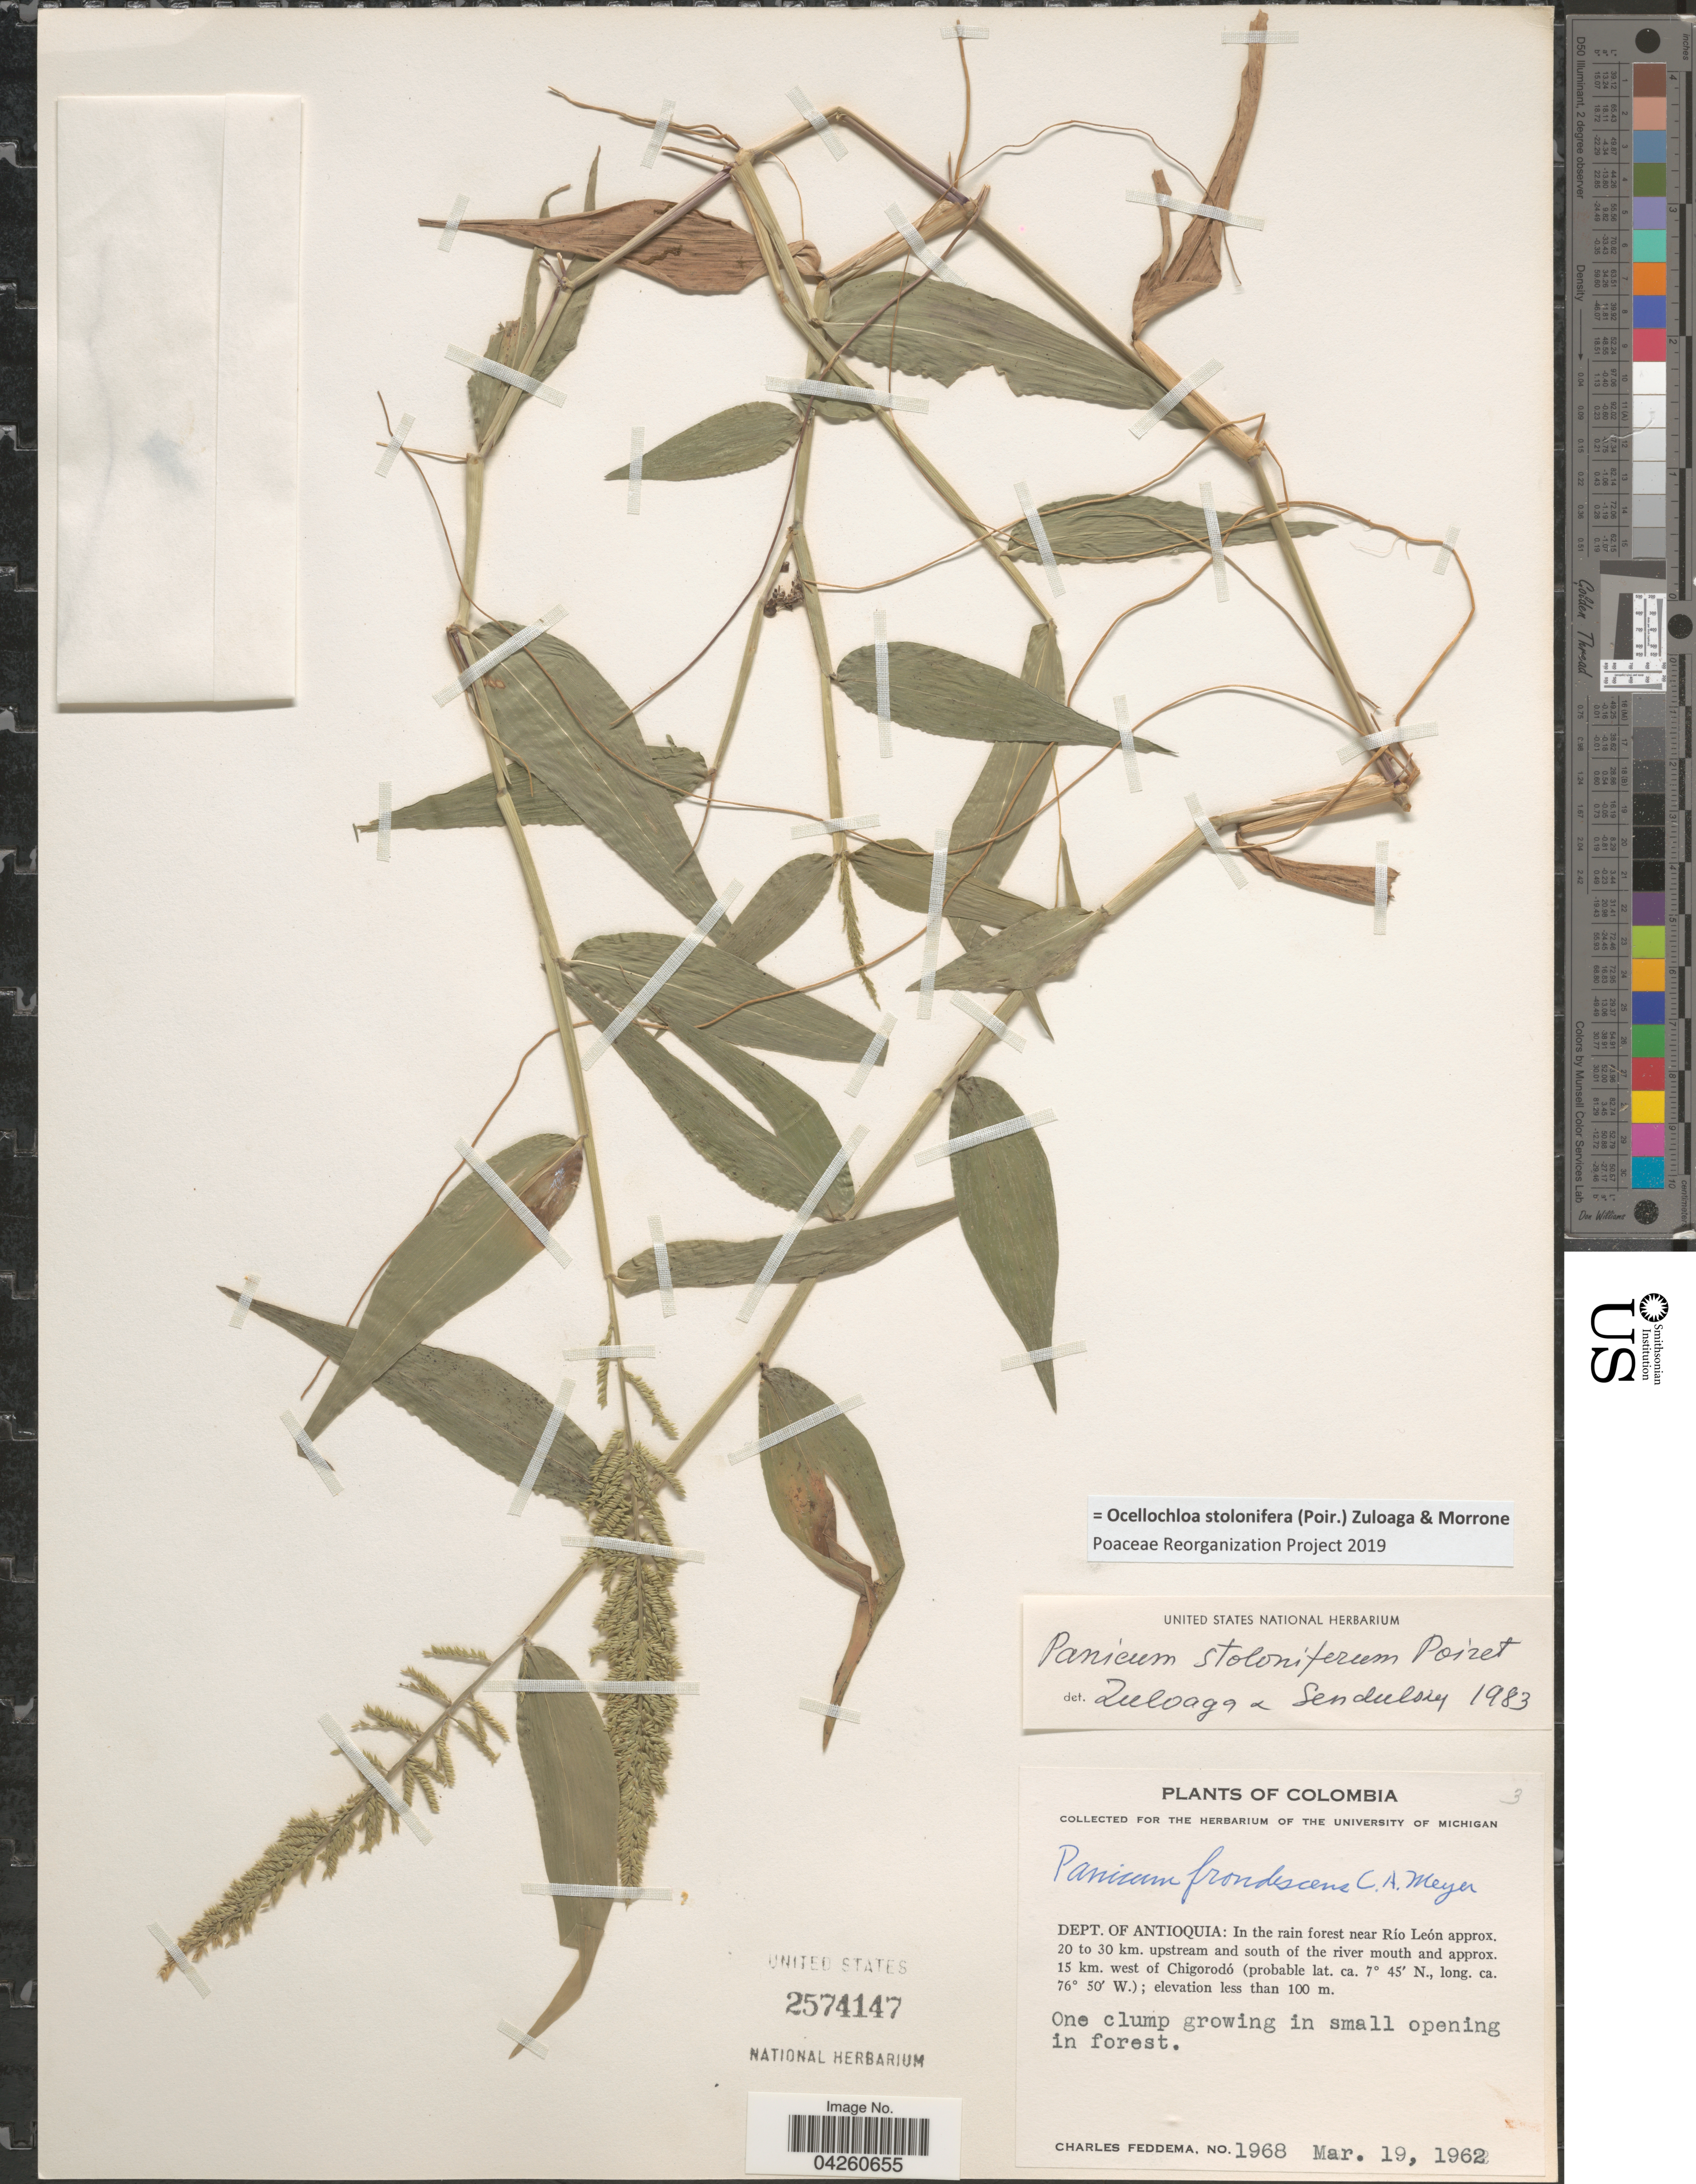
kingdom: Plantae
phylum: Tracheophyta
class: Liliopsida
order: Poales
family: Poaceae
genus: Ocellochloa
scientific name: Ocellochloa stolonifera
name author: (Poir.) Zuloaga & Morrone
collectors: C. Feddema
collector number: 1968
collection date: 1962-03-19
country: Colombia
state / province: Antioquia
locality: Dept. Of Antioquia: In the rain forest near Río León approx. 20 to 30 km. upstream and south of the river mouth and approx. 15 km. west of Chigorodó.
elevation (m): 100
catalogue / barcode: US 2574147